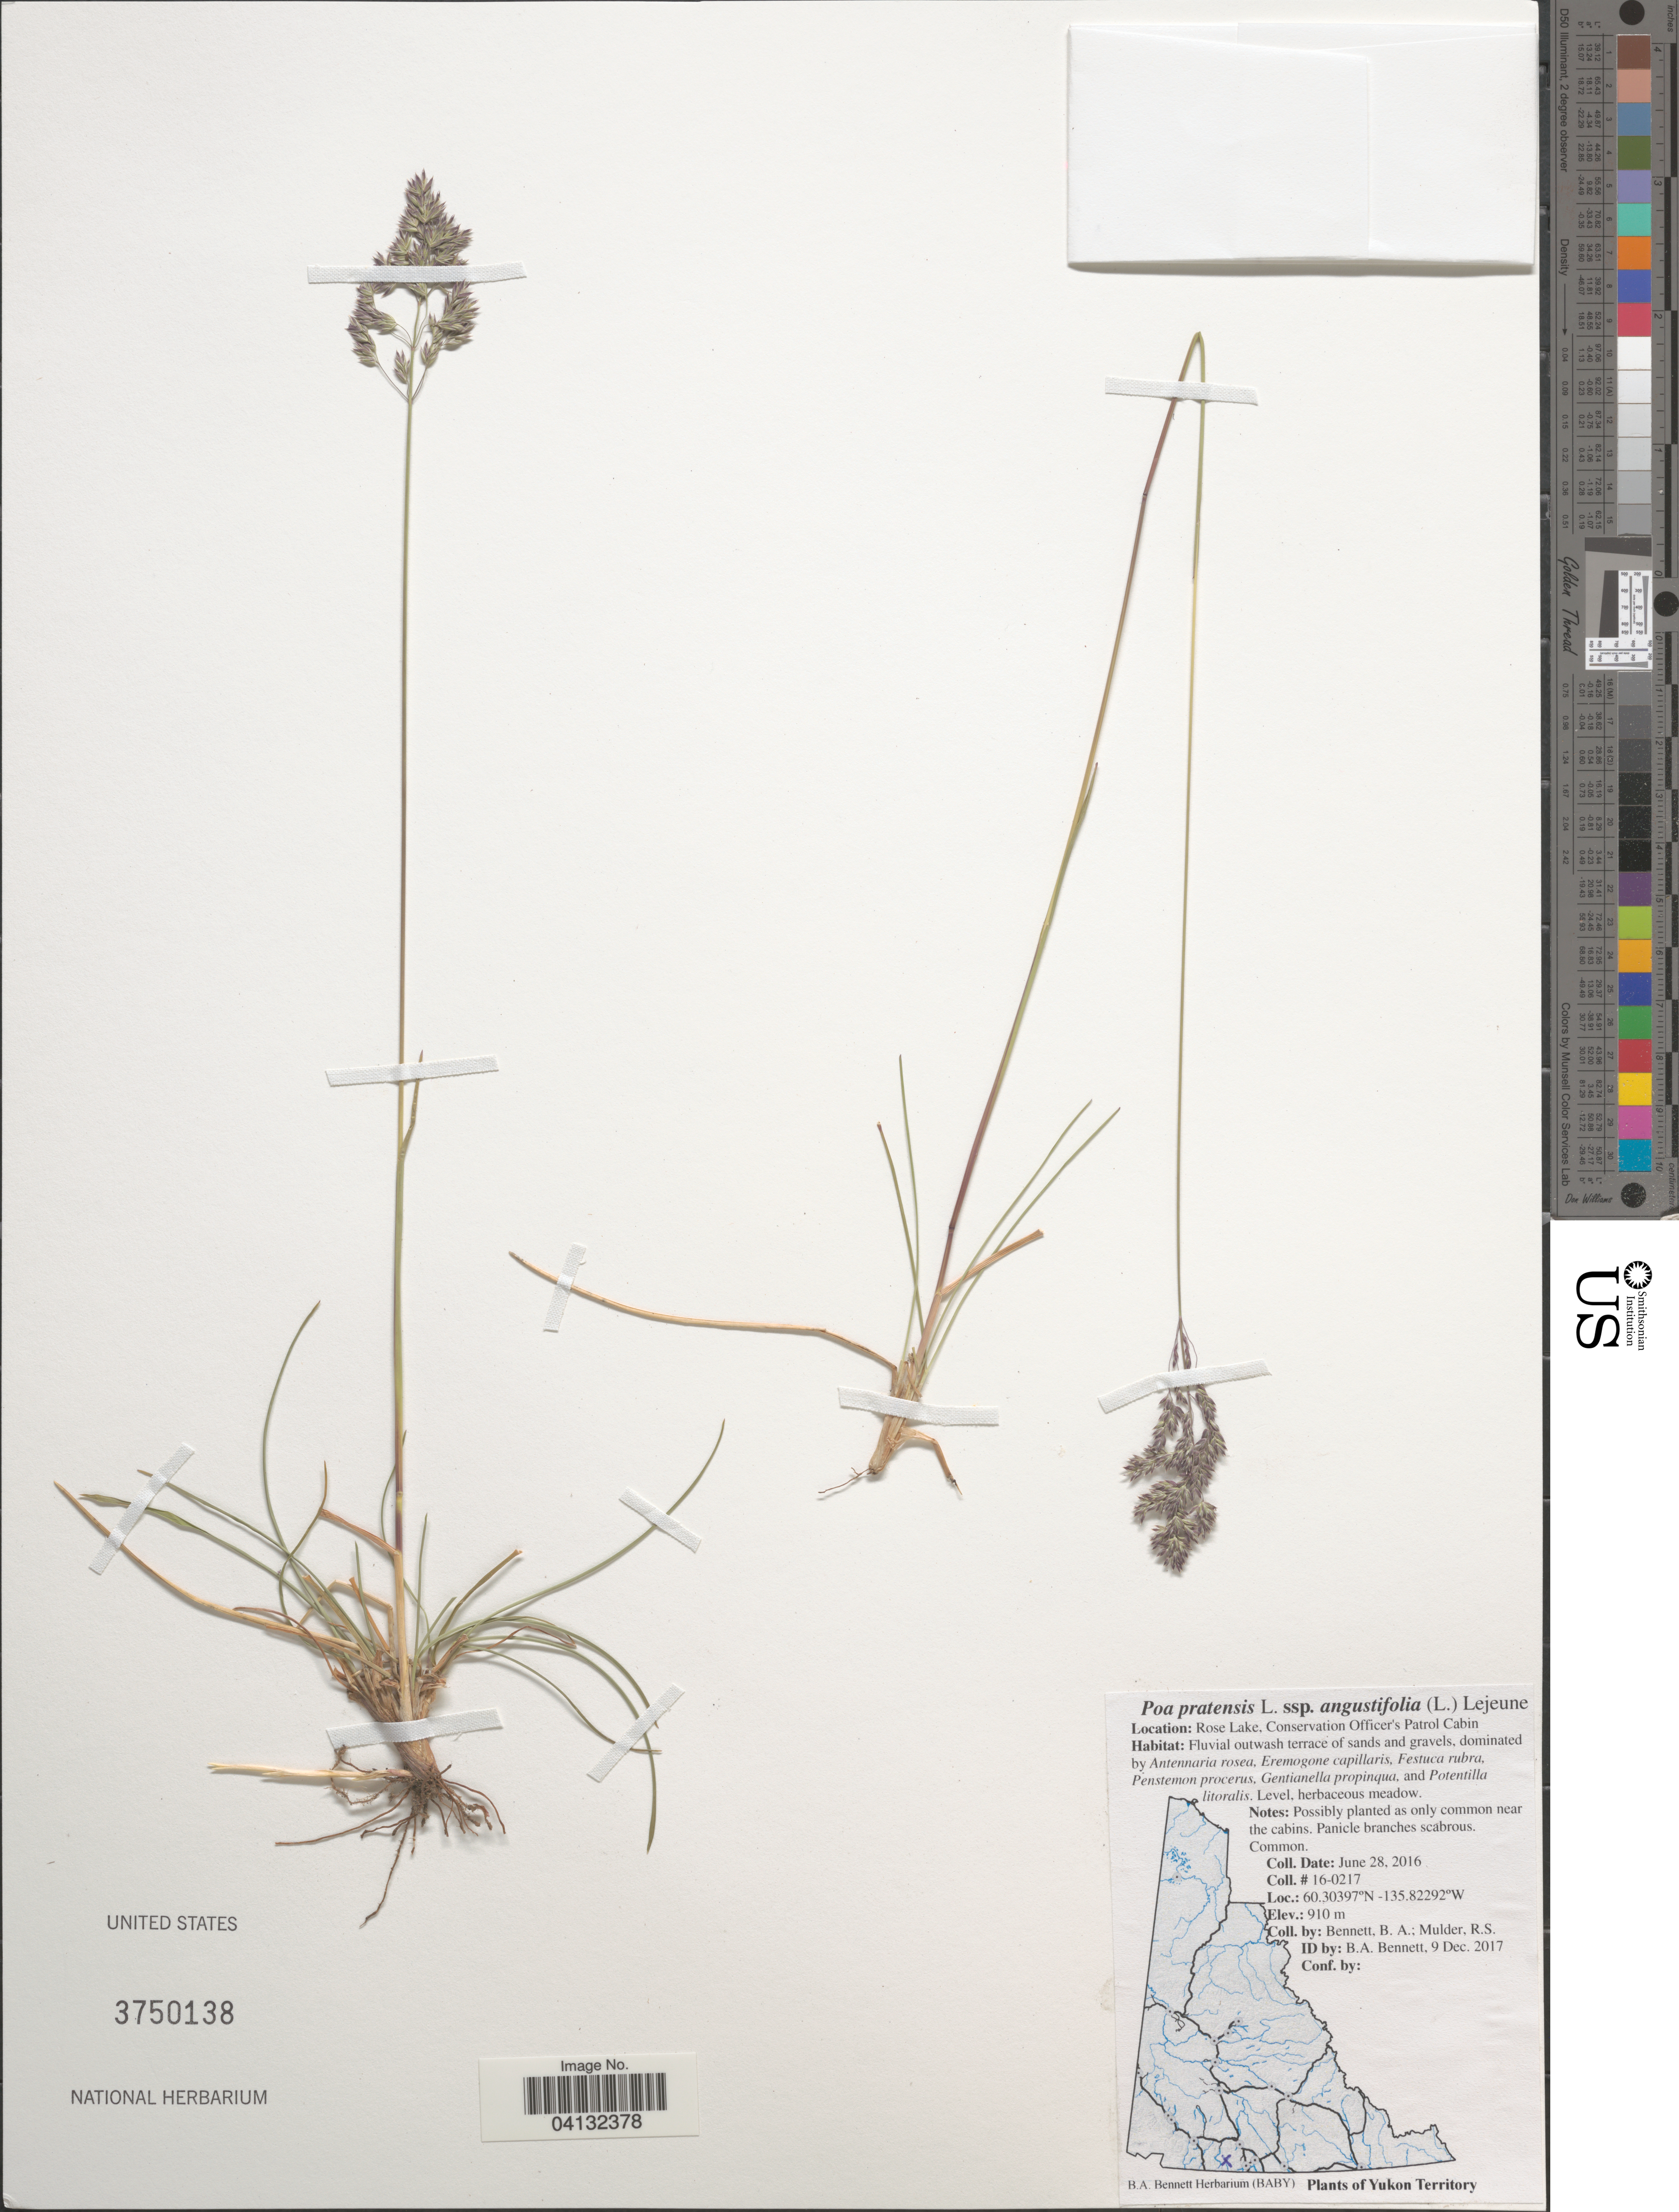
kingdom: Plantae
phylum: Tracheophyta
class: Liliopsida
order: Poales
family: Poaceae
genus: Poa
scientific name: Poa pratensis subsp. angustifolia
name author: (L.) Lej.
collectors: B. A. Bennett & R. Mulder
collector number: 16-0217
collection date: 2016-06-28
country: Canada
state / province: Yukon Territory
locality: Rose Lake, Conservation Officer's Patrol Cabin.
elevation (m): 910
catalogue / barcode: US 3750138